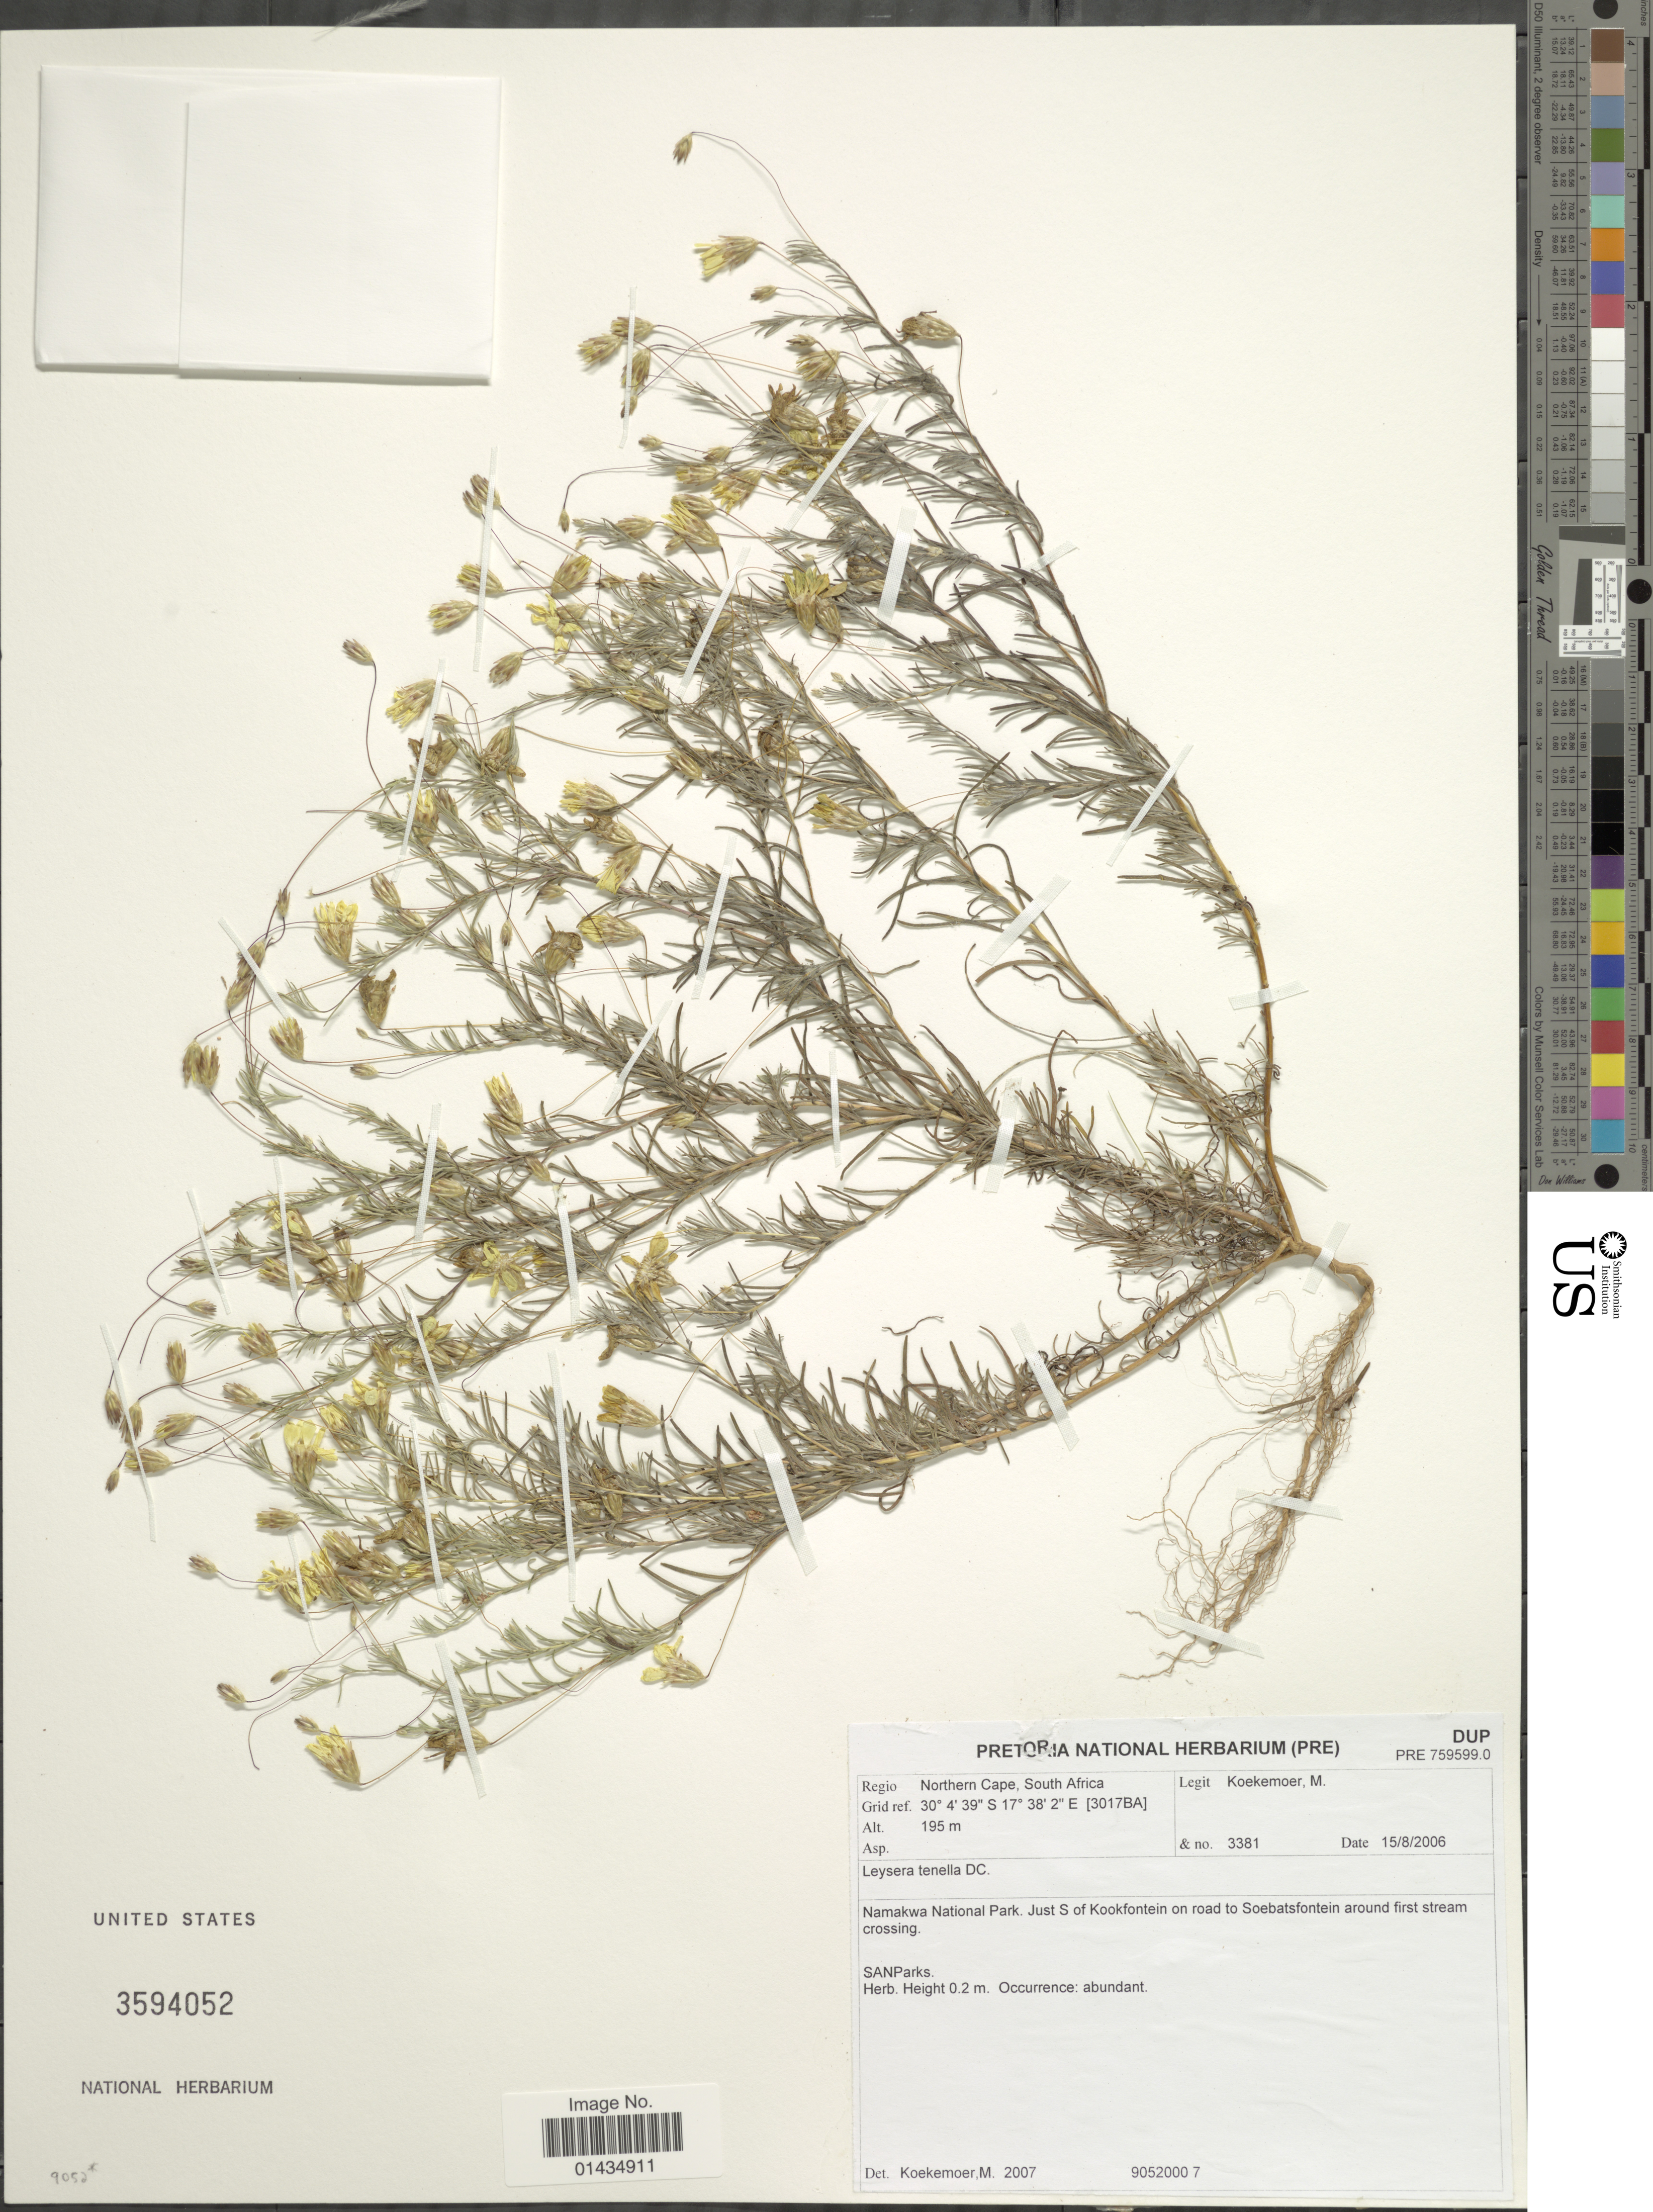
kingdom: Plantae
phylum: Tracheophyta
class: Magnoliopsida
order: Asterales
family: Asteraceae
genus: Leysera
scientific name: Leysera tenella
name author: DC.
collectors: M. Koekemoer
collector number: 3381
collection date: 2006-08-15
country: South Africa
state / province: Northern Cape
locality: Namakwa National Park, just S of Kookfontein on road to Soebatsfontein around first stream crossin, Sanparks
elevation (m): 195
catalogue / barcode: US 3594052